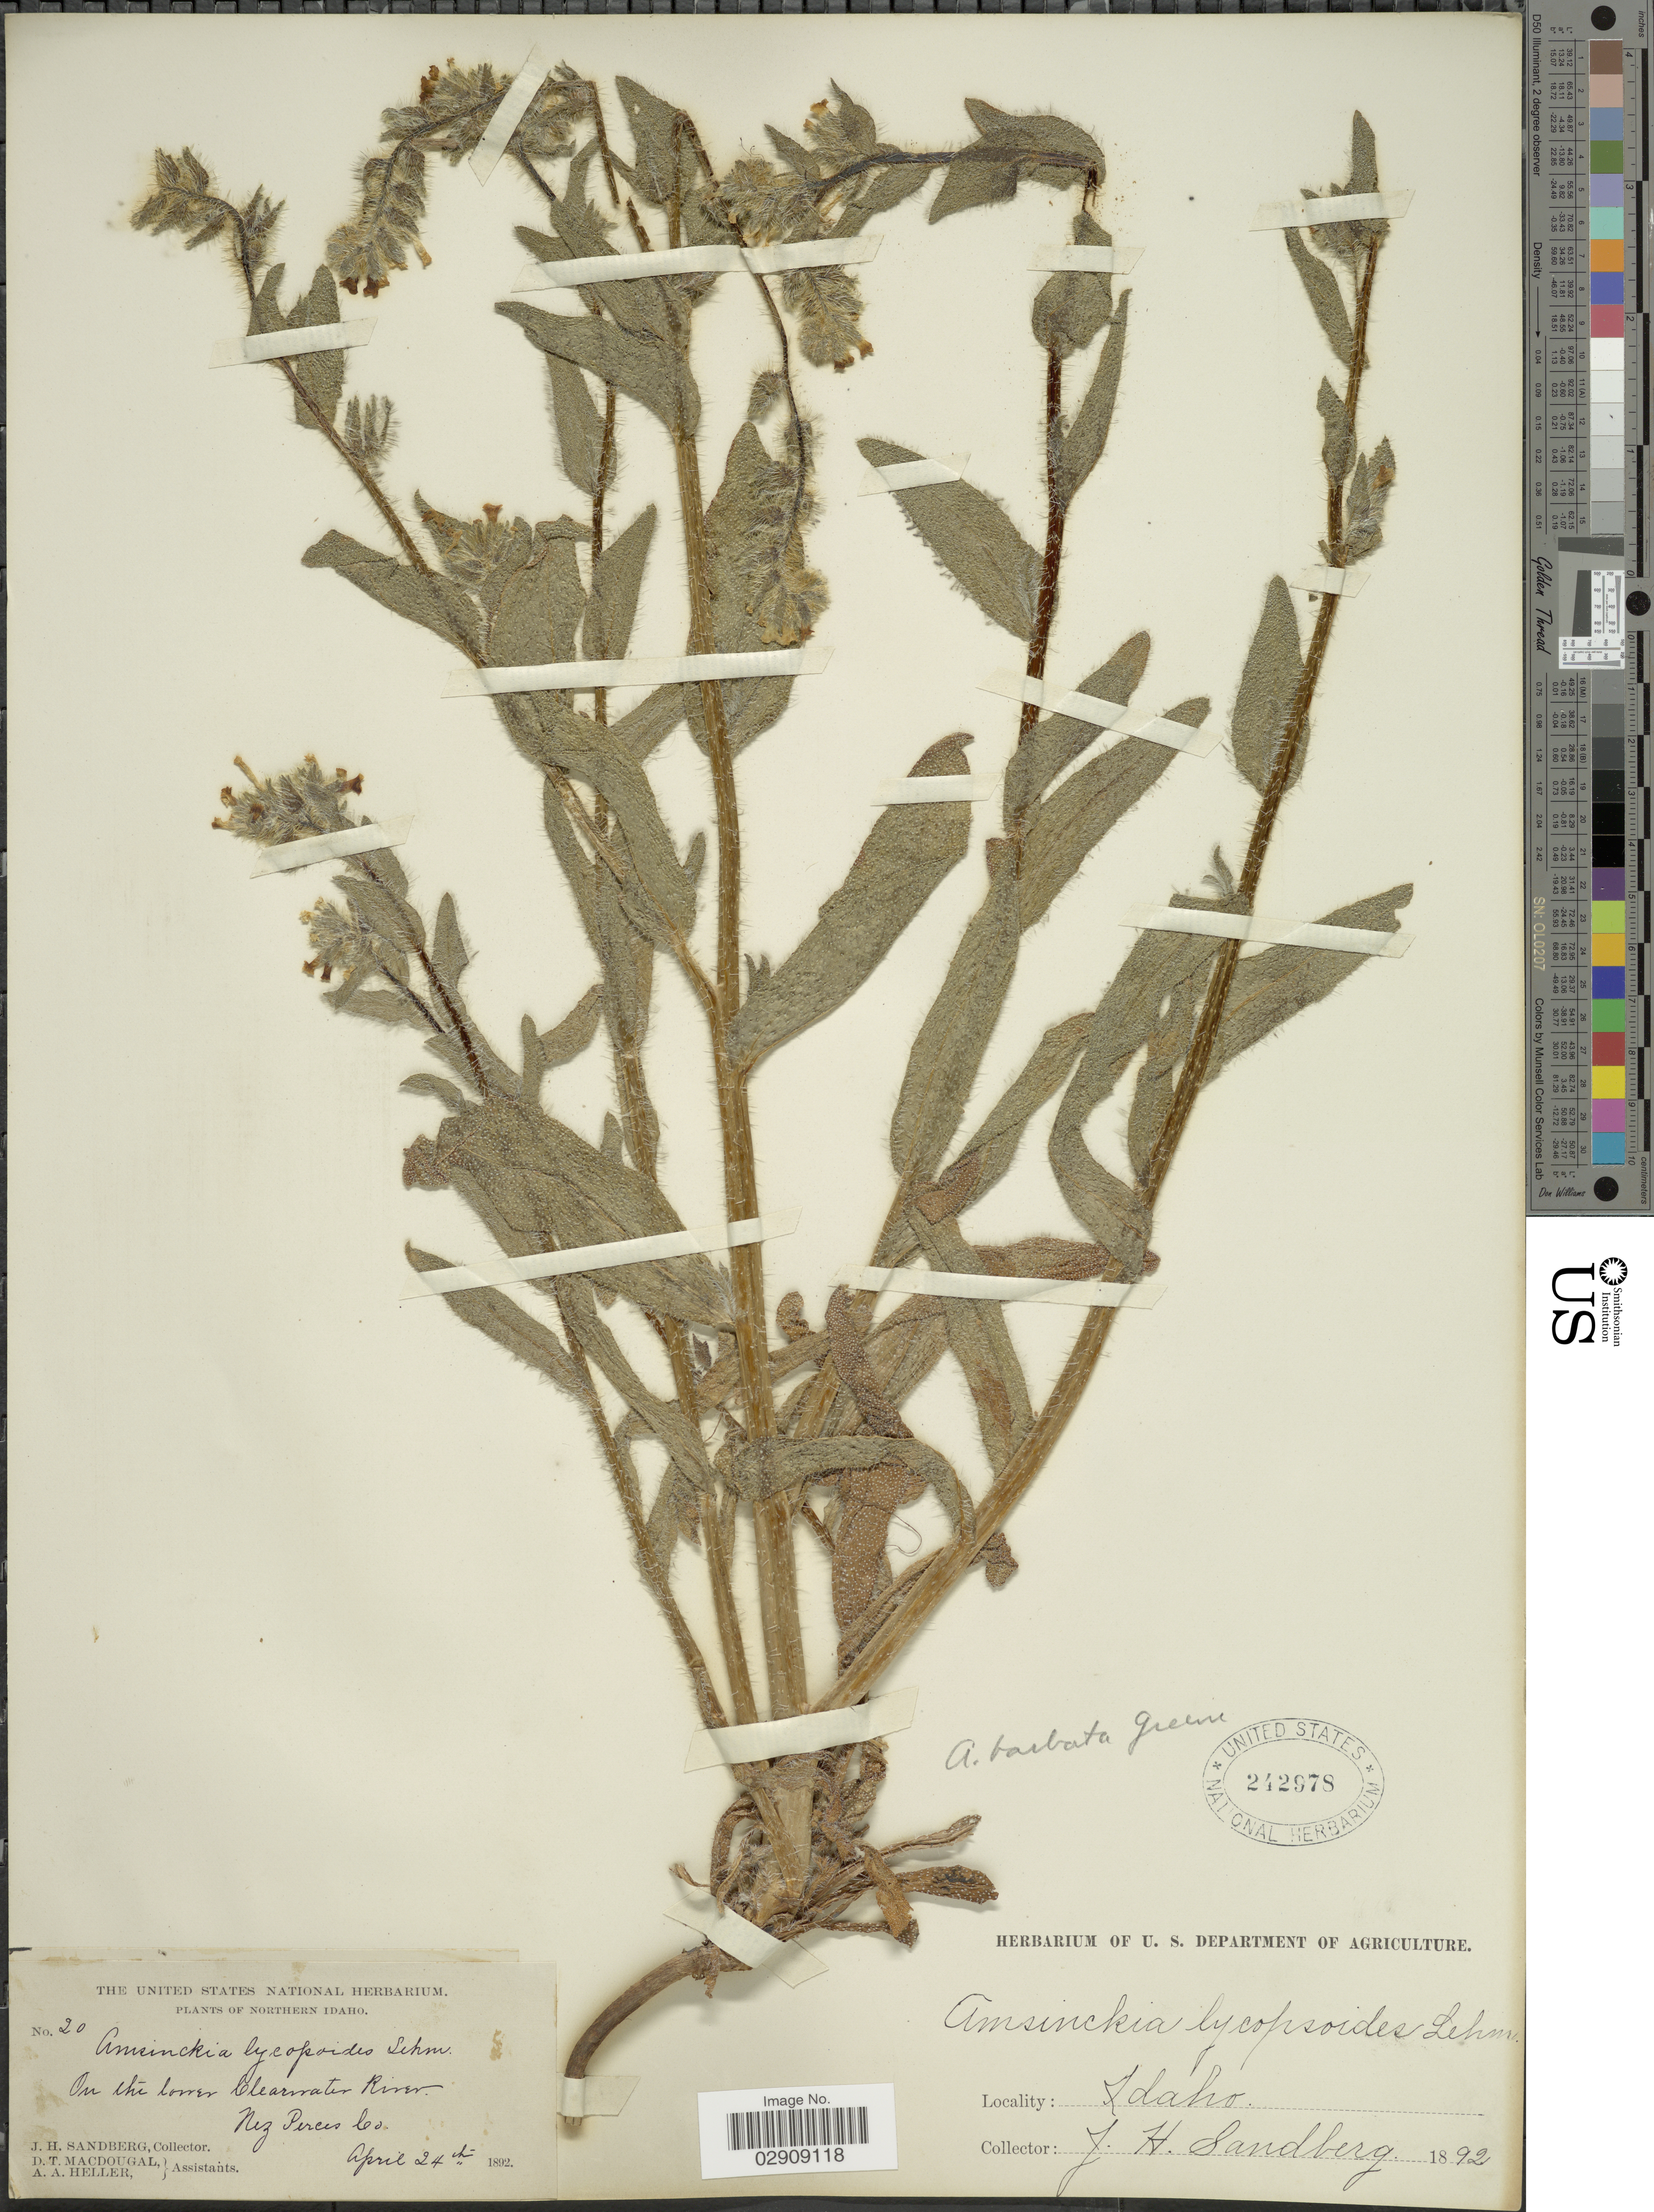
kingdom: Plantae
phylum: Tracheophyta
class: Magnoliopsida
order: Boraginales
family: Boraginaceae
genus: Amsinckia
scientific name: Amsinckia lycopsoides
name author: Lehm.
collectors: J. H. Sandberg, D. T. MacDougal & A. A. Heller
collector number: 20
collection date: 1892-04-24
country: United States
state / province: Idaho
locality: Northern Idaho. On the lower Clearwater River. Nez Perces Co.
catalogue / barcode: US 242978